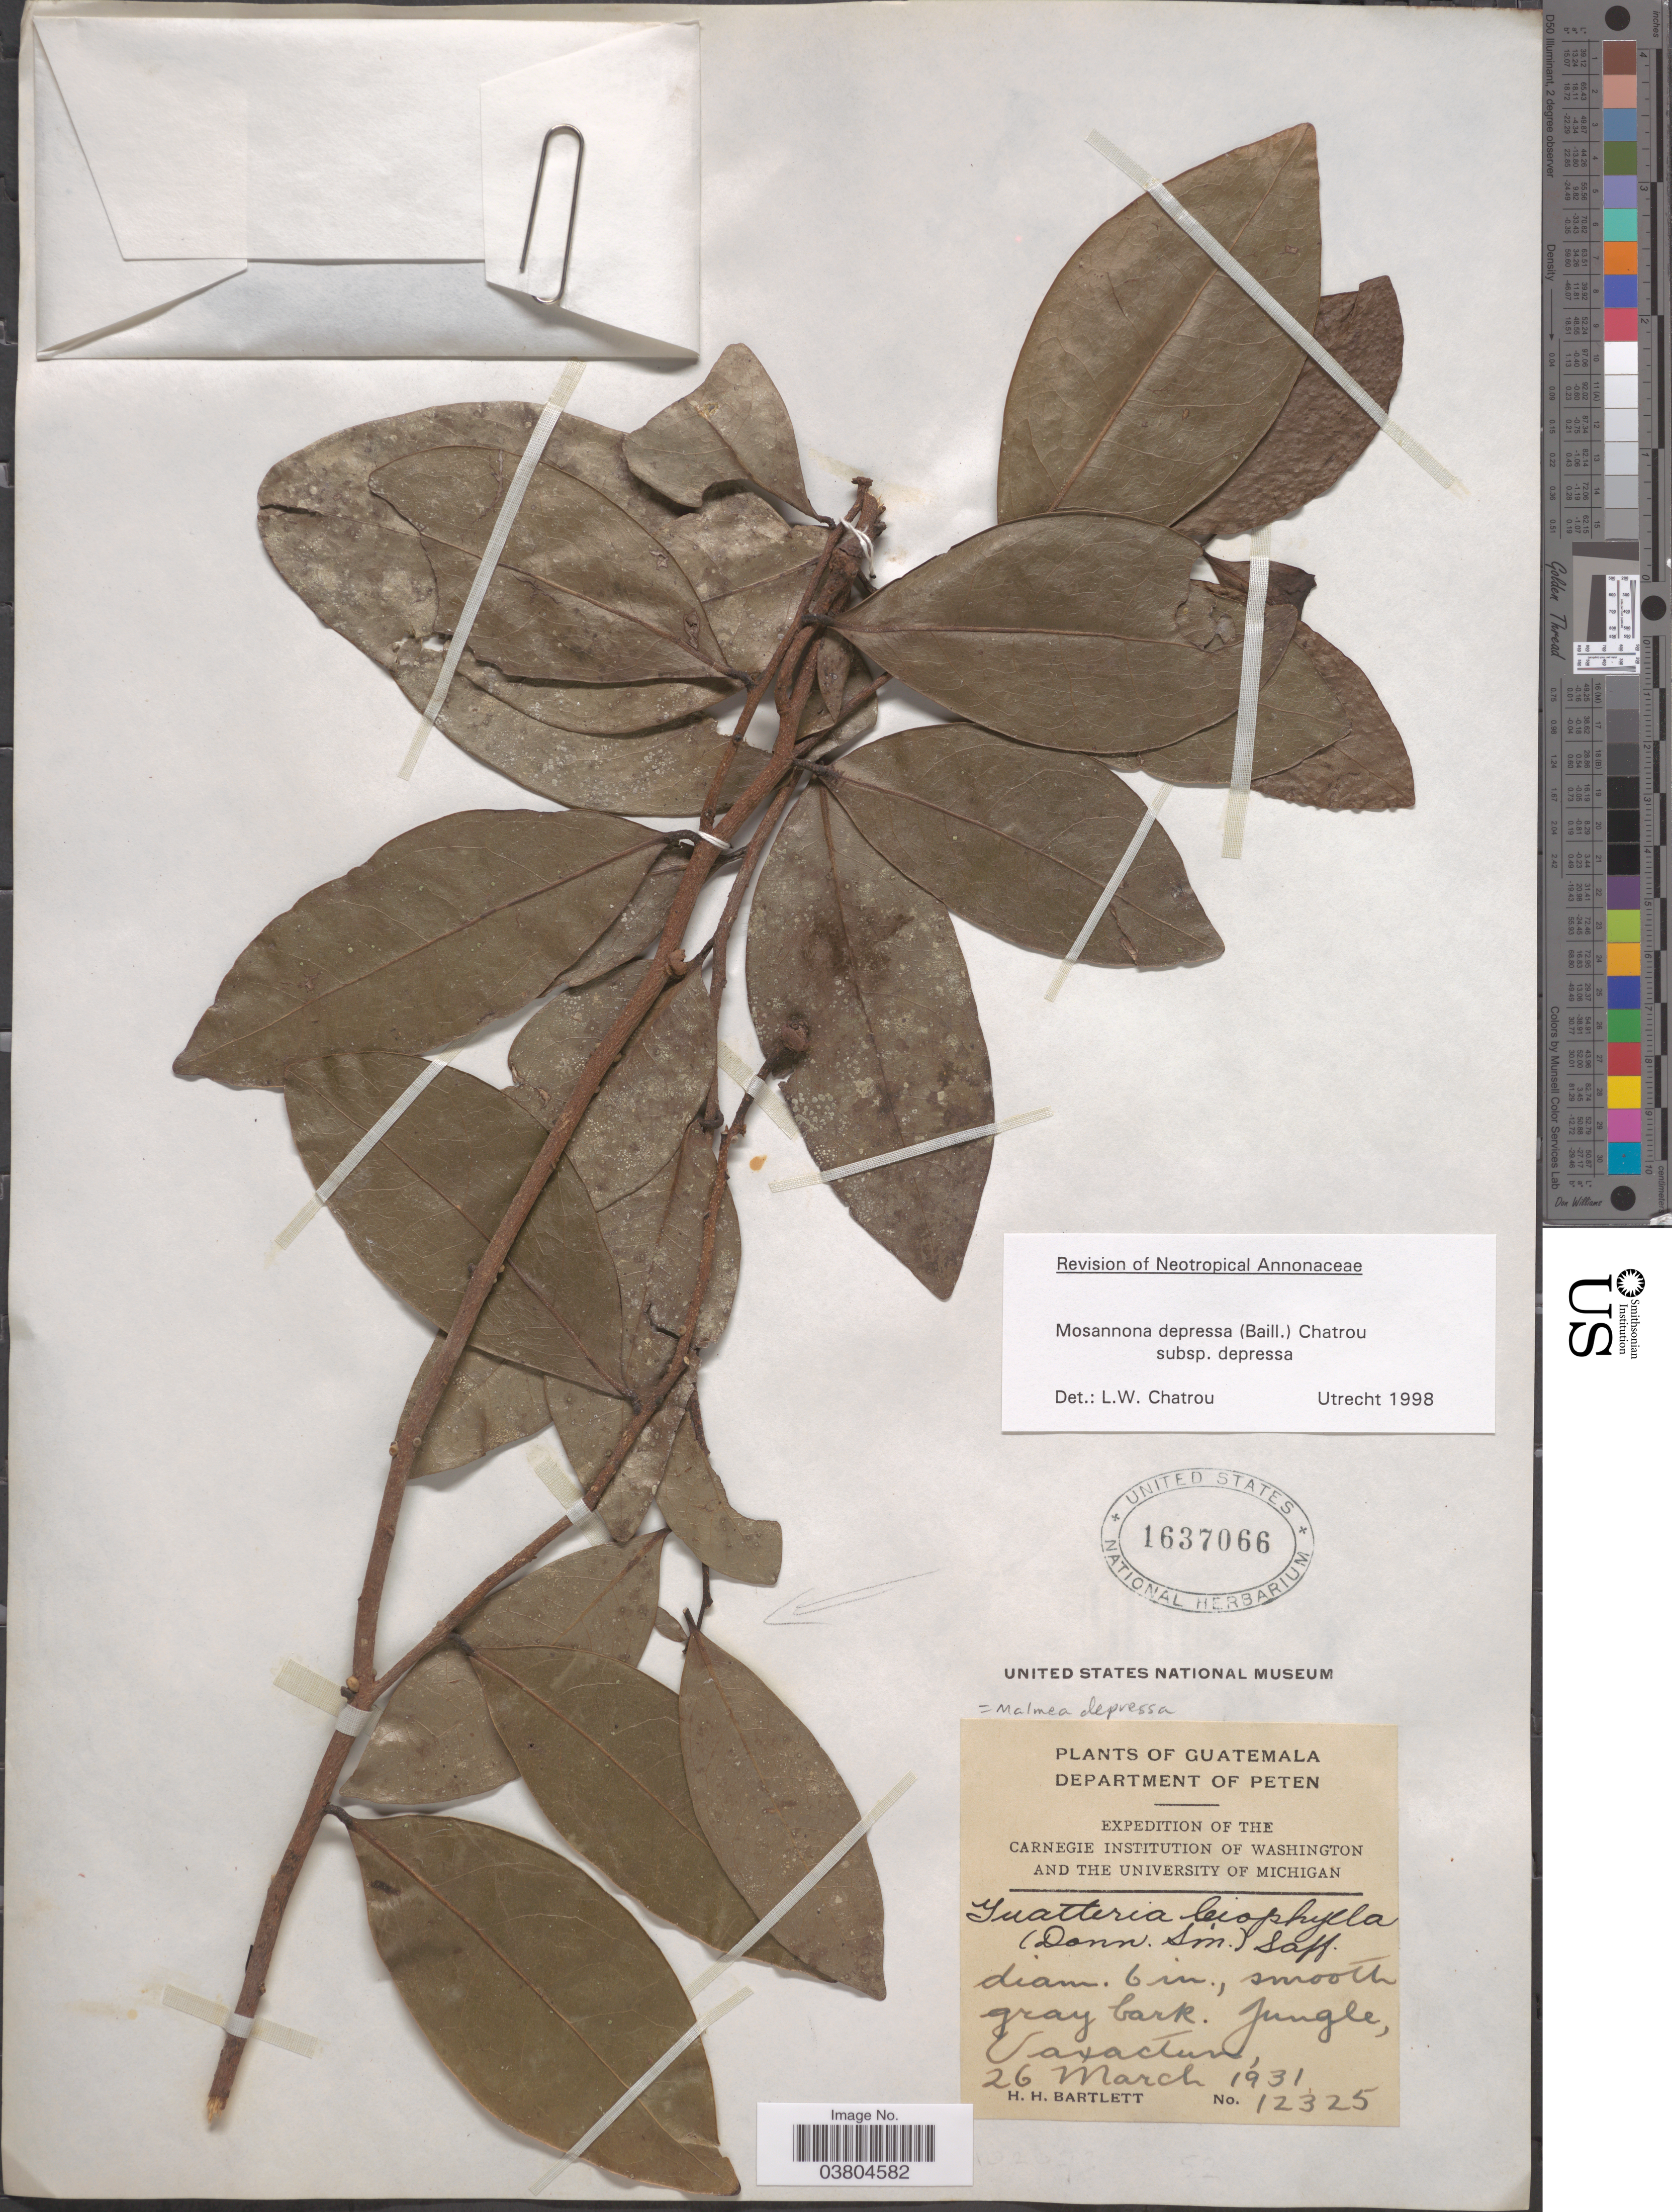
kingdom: Plantae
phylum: Tracheophyta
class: Magnoliopsida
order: Magnoliales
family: Annonaceae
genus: Mosannona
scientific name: Mosannona depressa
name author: (Baill.) Chatrou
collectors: H. H. Bartlett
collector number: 12325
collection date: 1931-03-26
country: Guatemala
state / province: El Peten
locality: Department of Peten. Jungle, Uaxactun.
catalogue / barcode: US 1637066